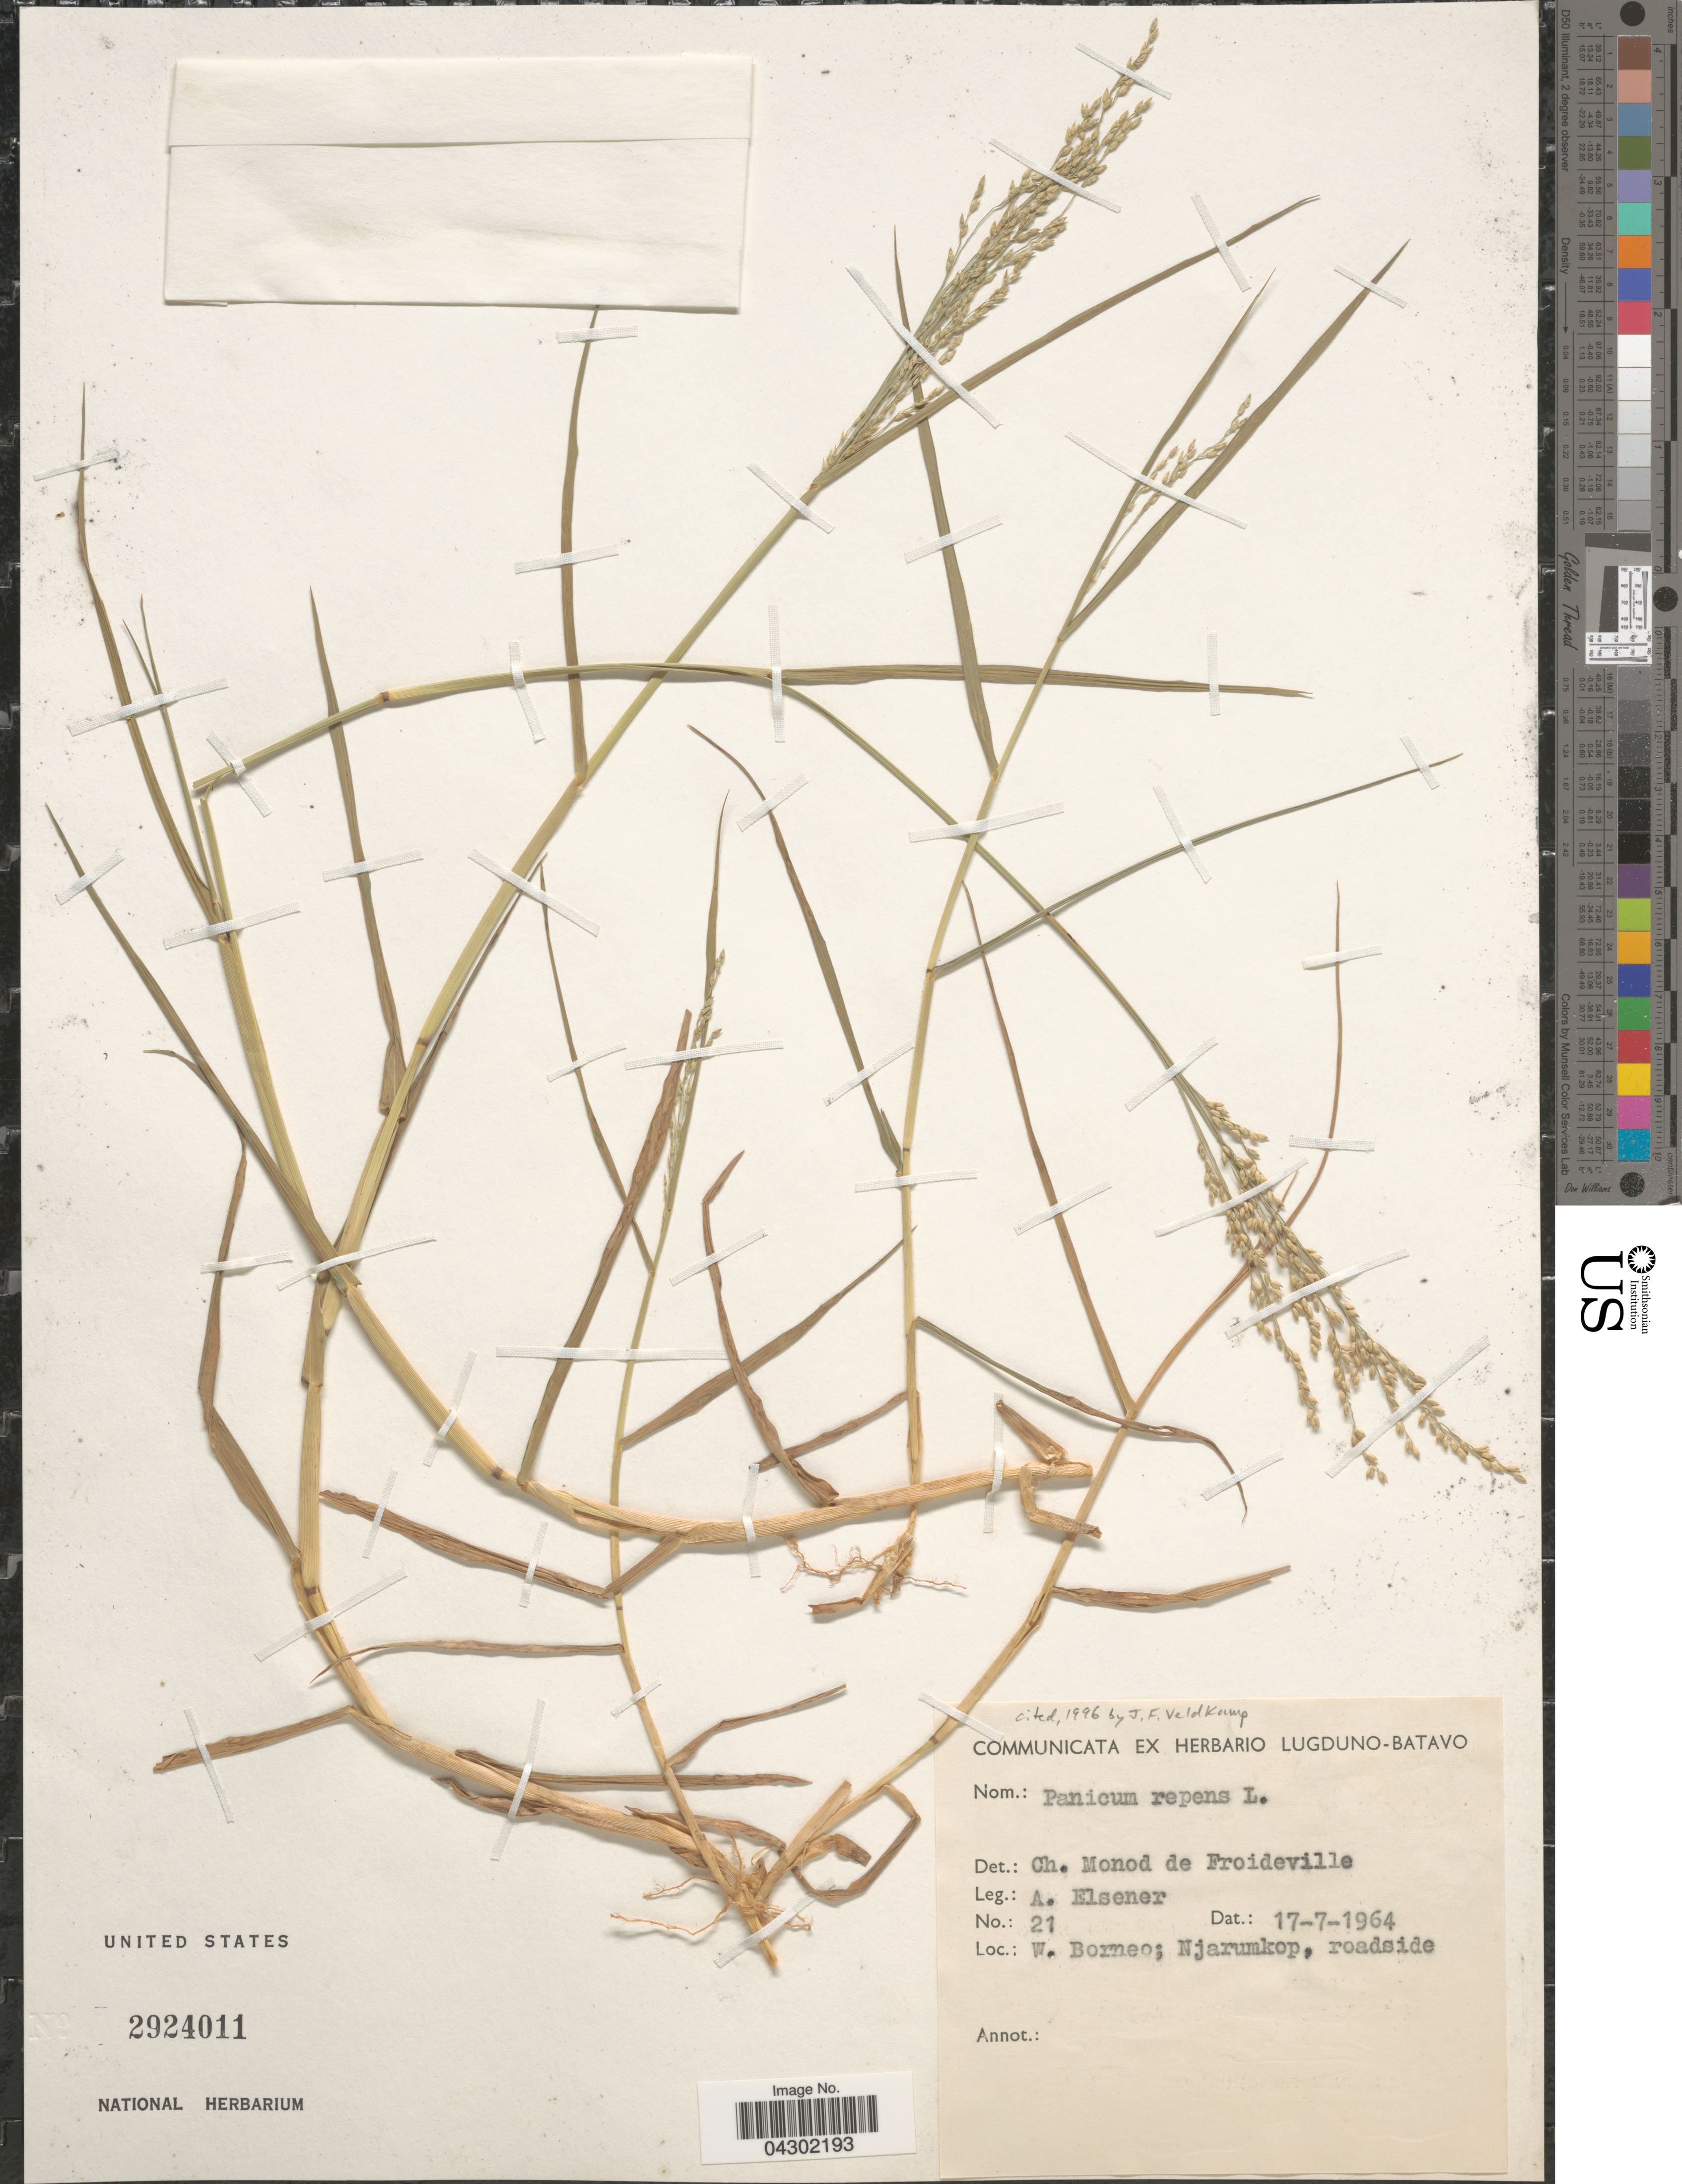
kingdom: Plantae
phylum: Tracheophyta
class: Liliopsida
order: Poales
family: Poaceae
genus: Panicum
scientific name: Panicum repens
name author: L.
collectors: A. Elsener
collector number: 21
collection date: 1964-07-17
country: Indonesia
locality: W. Borneo; Njarumkop, roadside.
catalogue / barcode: US 2924011